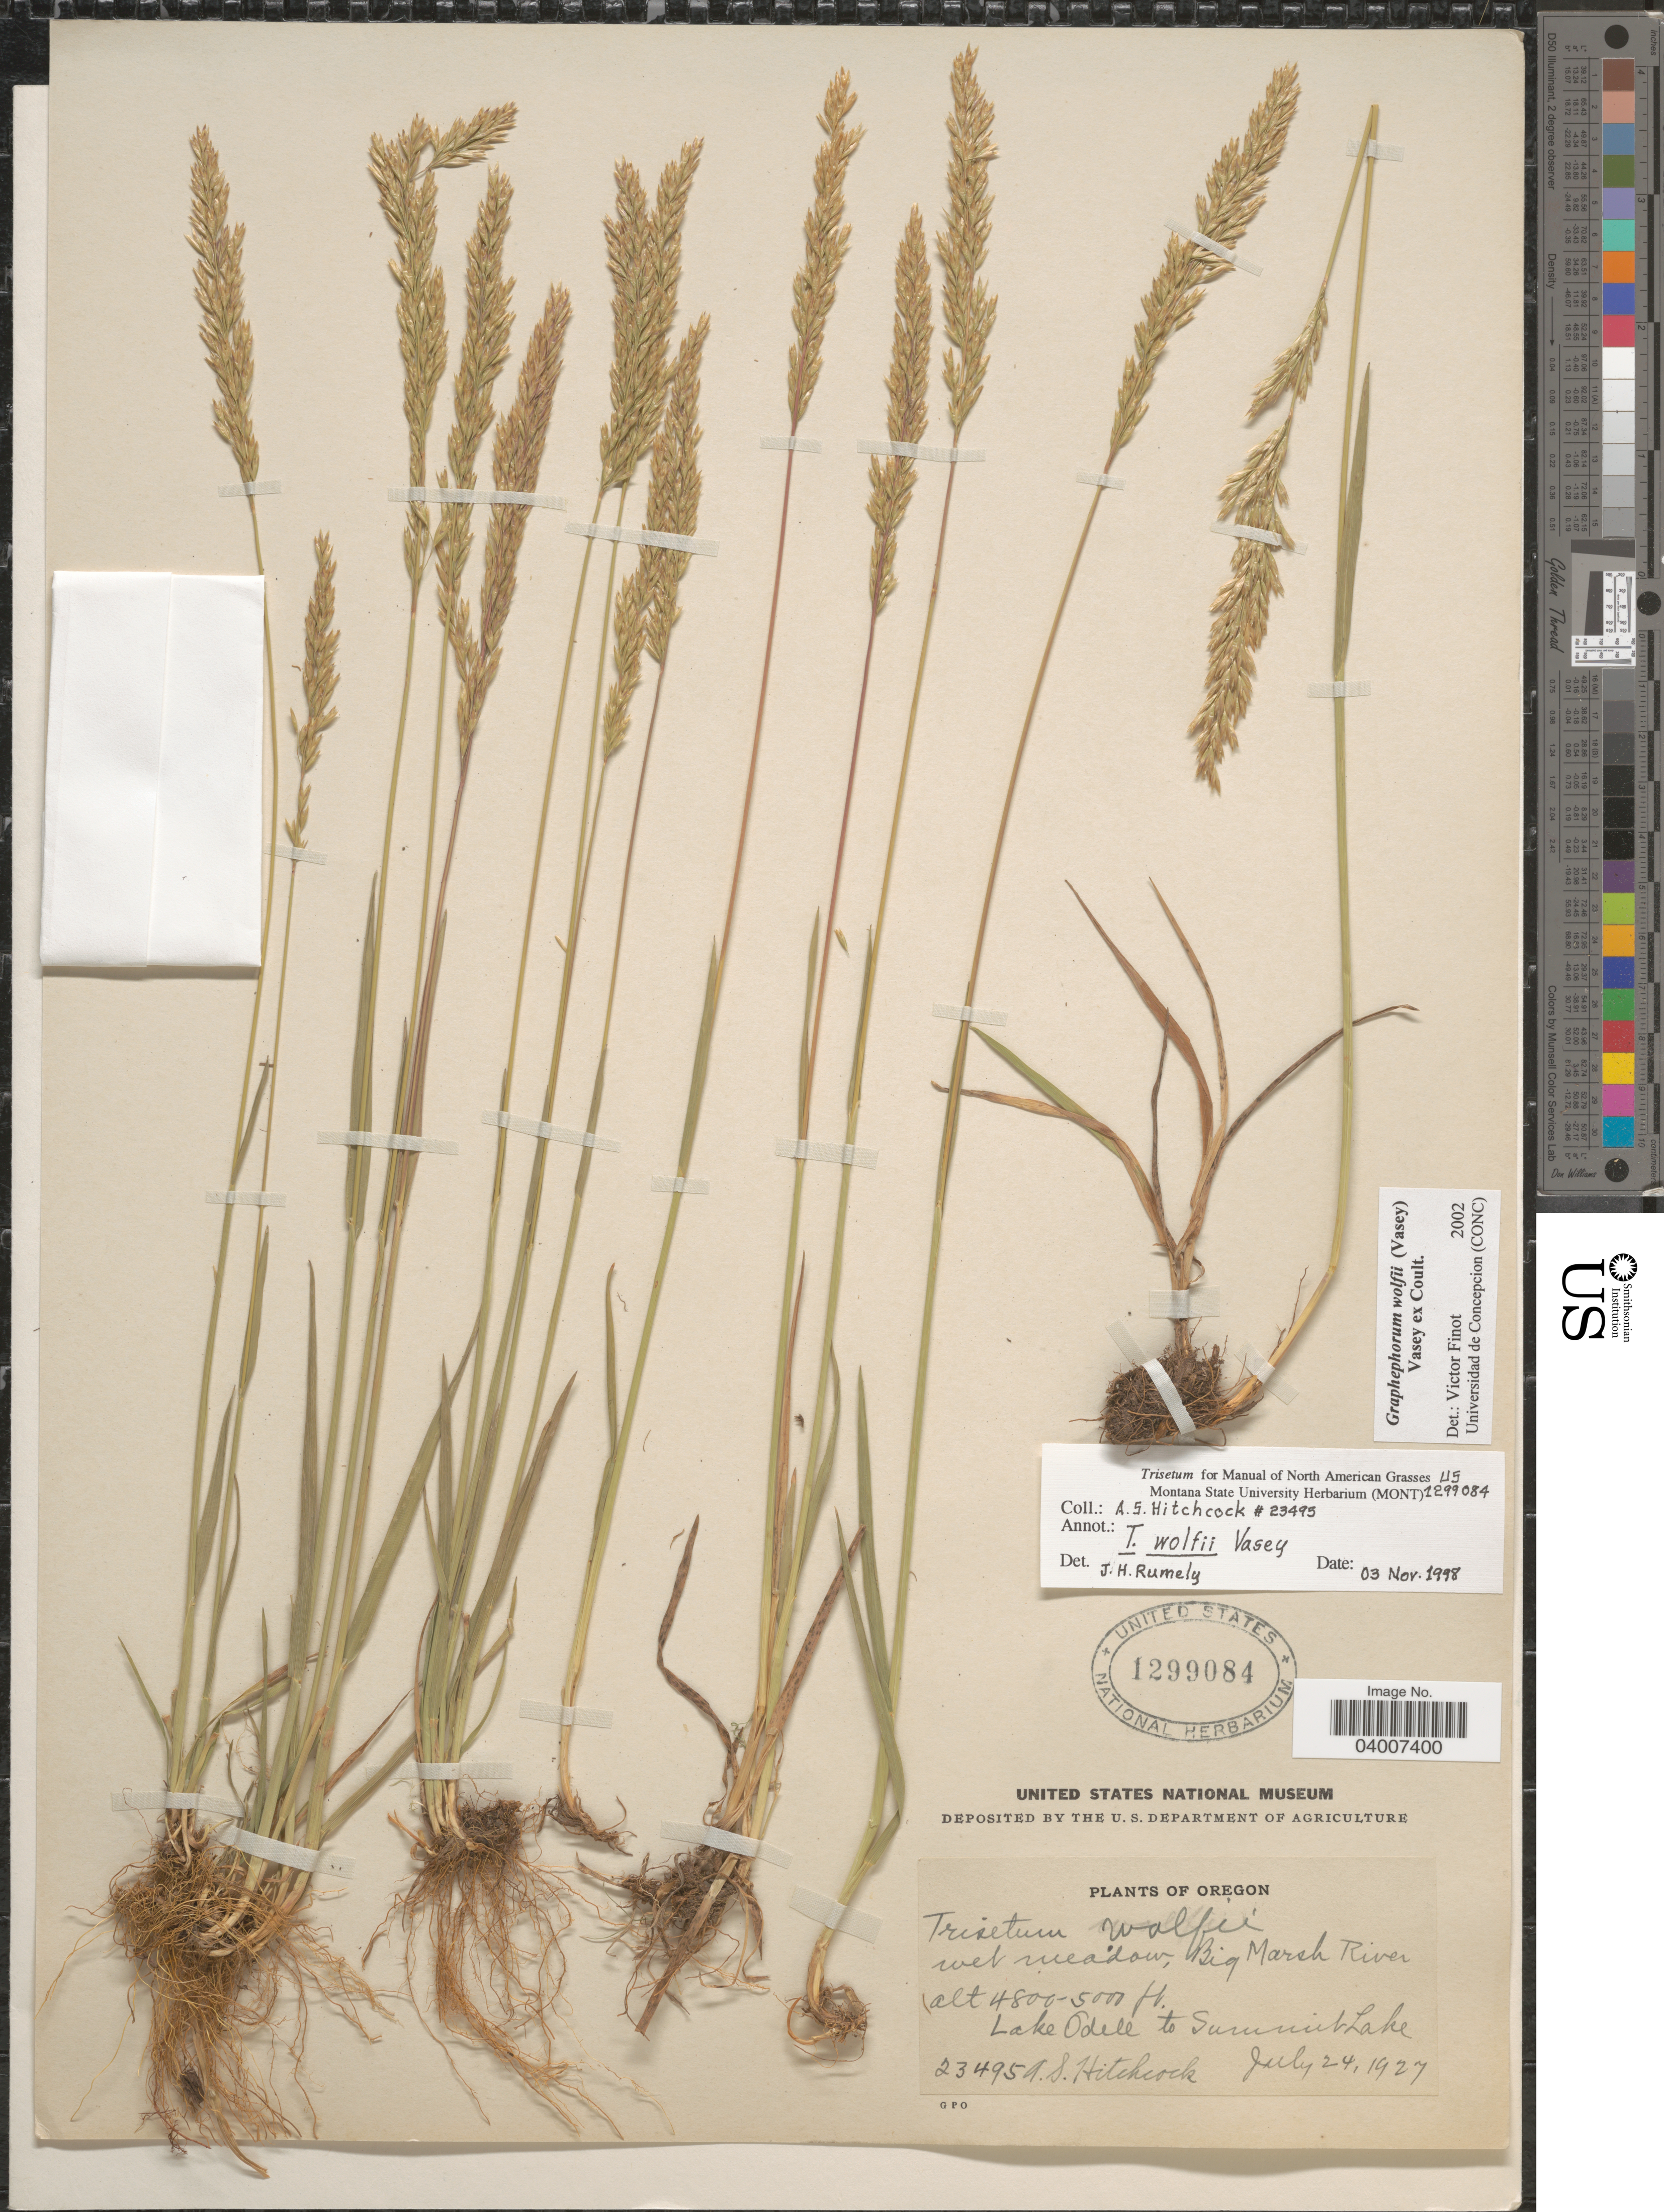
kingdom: Plantae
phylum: Tracheophyta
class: Liliopsida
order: Poales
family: Poaceae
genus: Graphephorum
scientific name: Graphephorum wolfii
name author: (E. Fourn.) Vasey ex Coult.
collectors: A. S. Hitchcock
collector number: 23495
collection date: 1927-07-24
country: United States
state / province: Oregon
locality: Big Marsh River. Lake Odell to Summit Lake.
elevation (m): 1463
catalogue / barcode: US 1299084